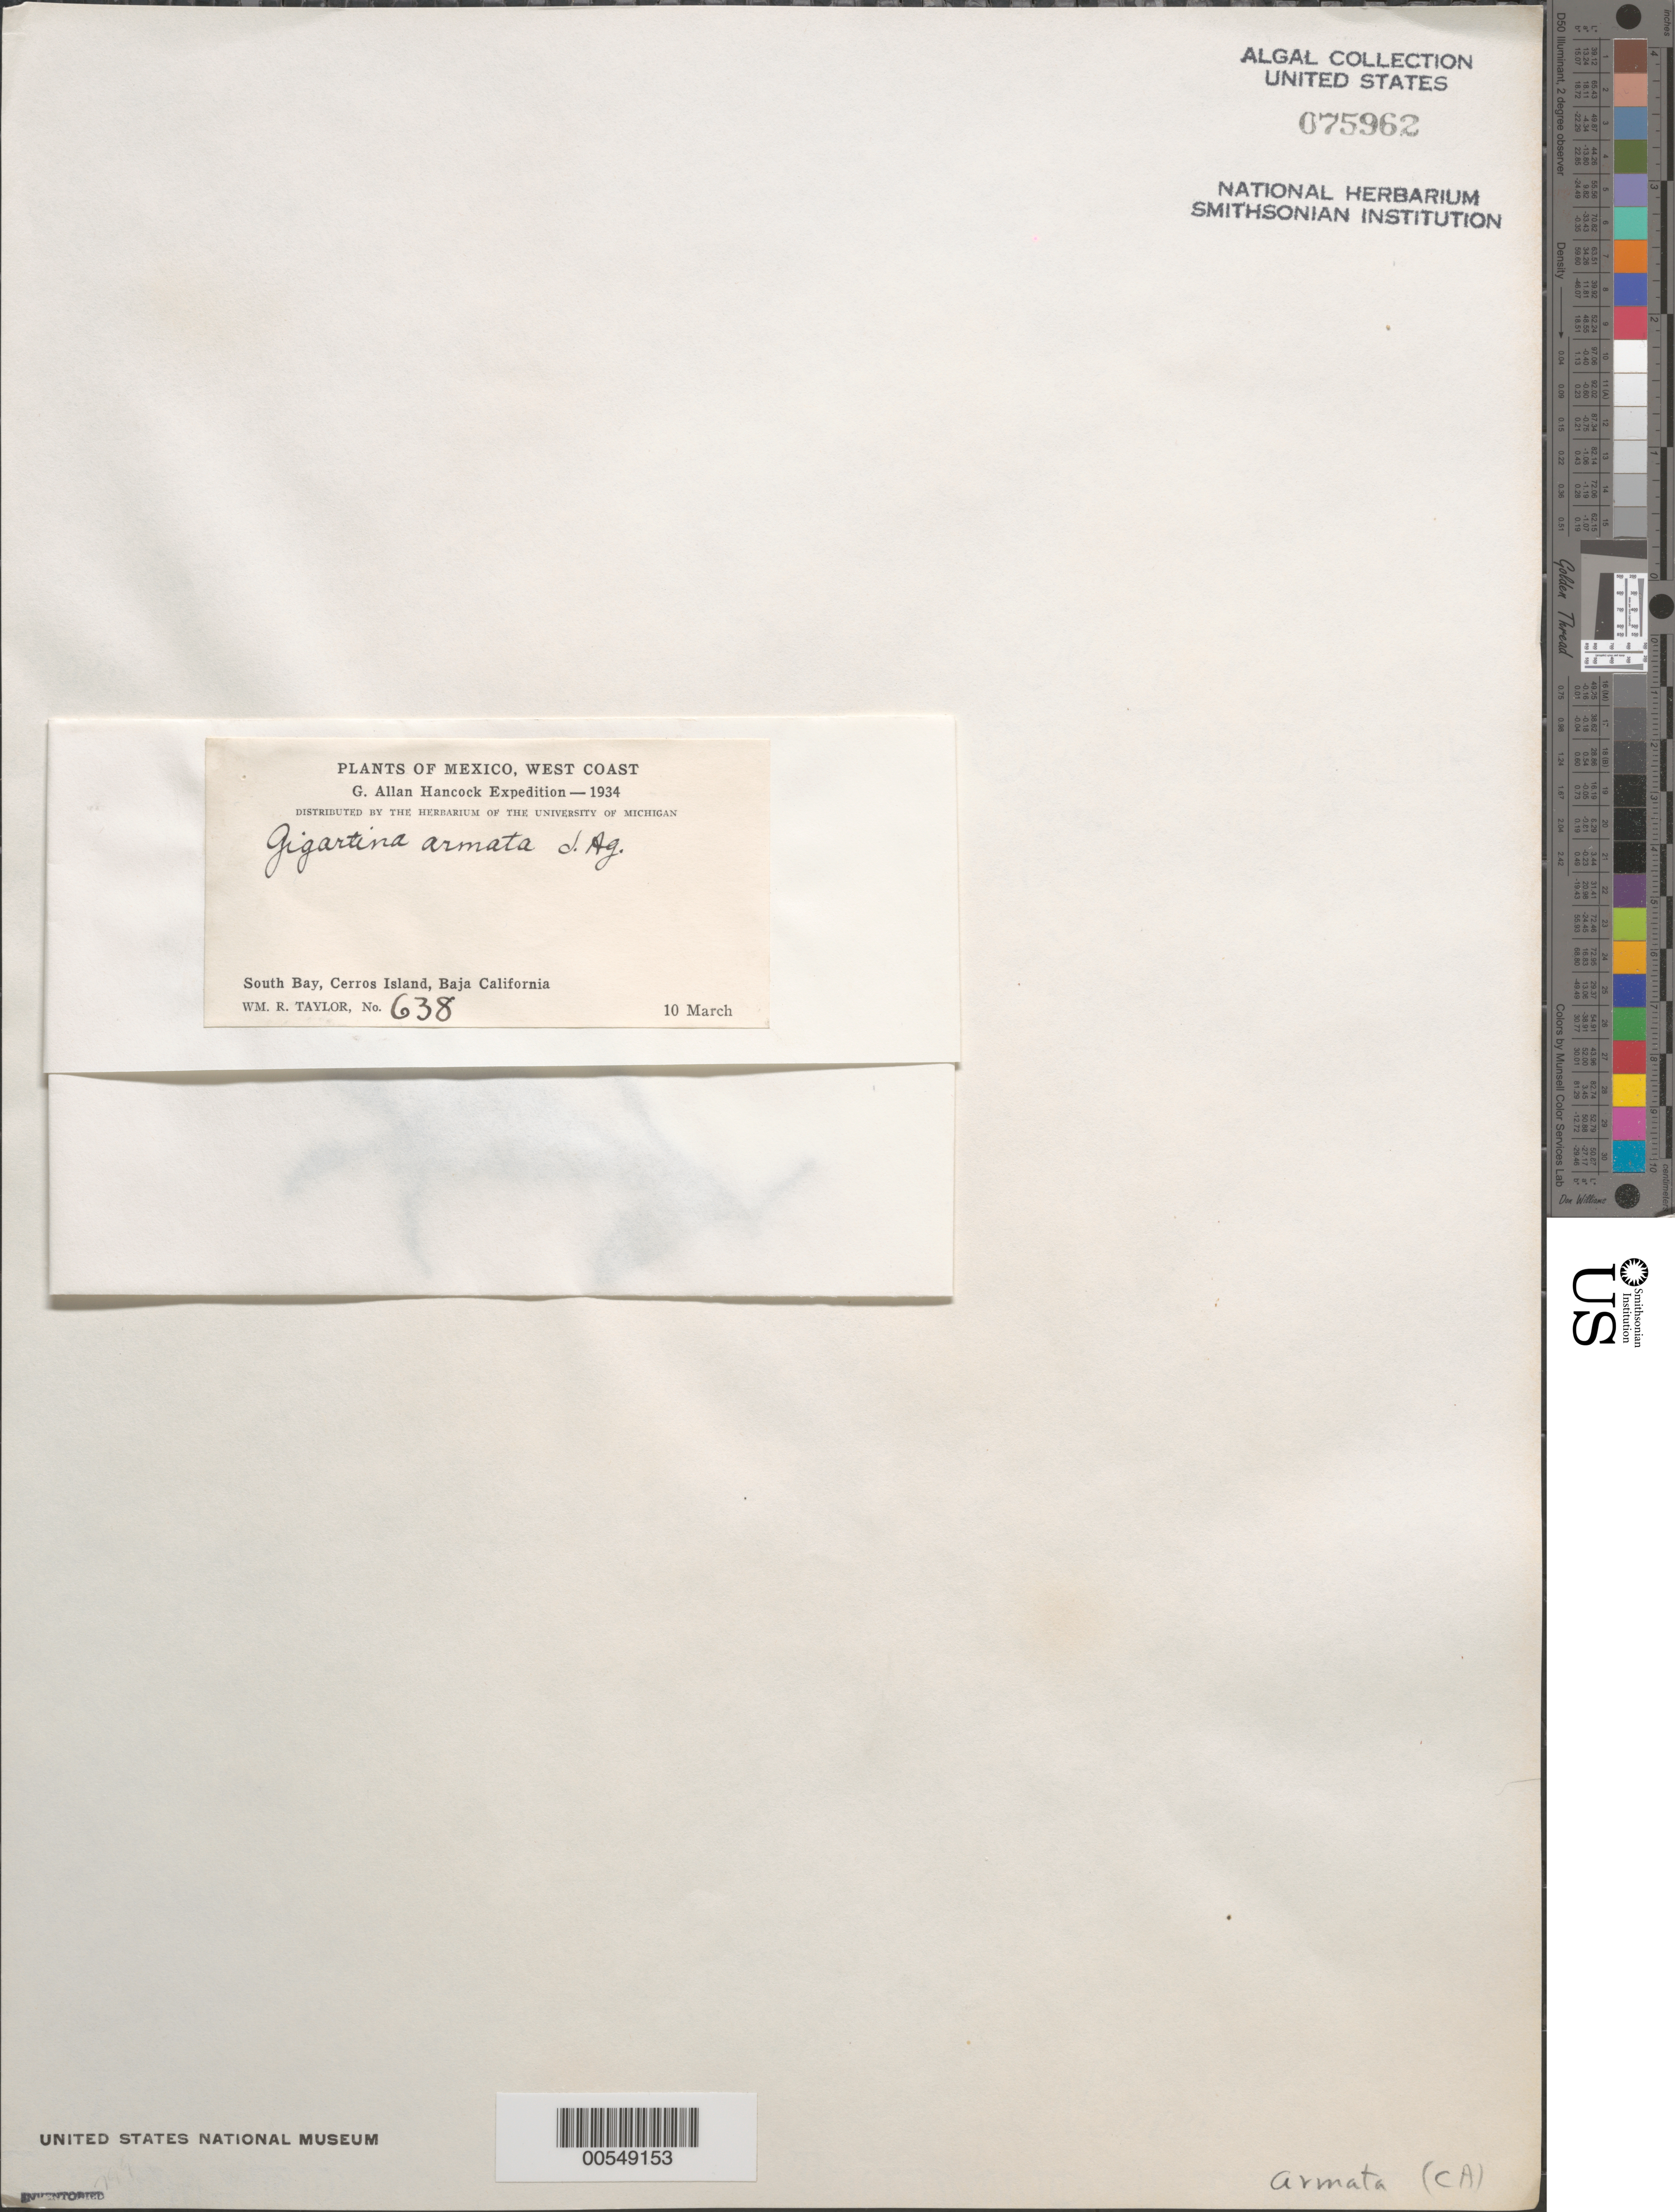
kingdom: Plantae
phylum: Rhodophyta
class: Florideophyceae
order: Gigartinales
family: Gigartinaceae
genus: Chondracanthus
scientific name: Chondracanthus spinosus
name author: (Kütz.) Guiry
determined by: Algae name updating Project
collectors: W. R. Taylor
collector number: WRT 34-638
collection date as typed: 10 Mar 1934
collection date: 1934-03-10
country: Mexico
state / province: Baja California Norte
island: Isla Cedros (Cerros Island)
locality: South Bay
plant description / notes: G. Allan Hancock Expedition, 1934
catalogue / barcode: US 75962